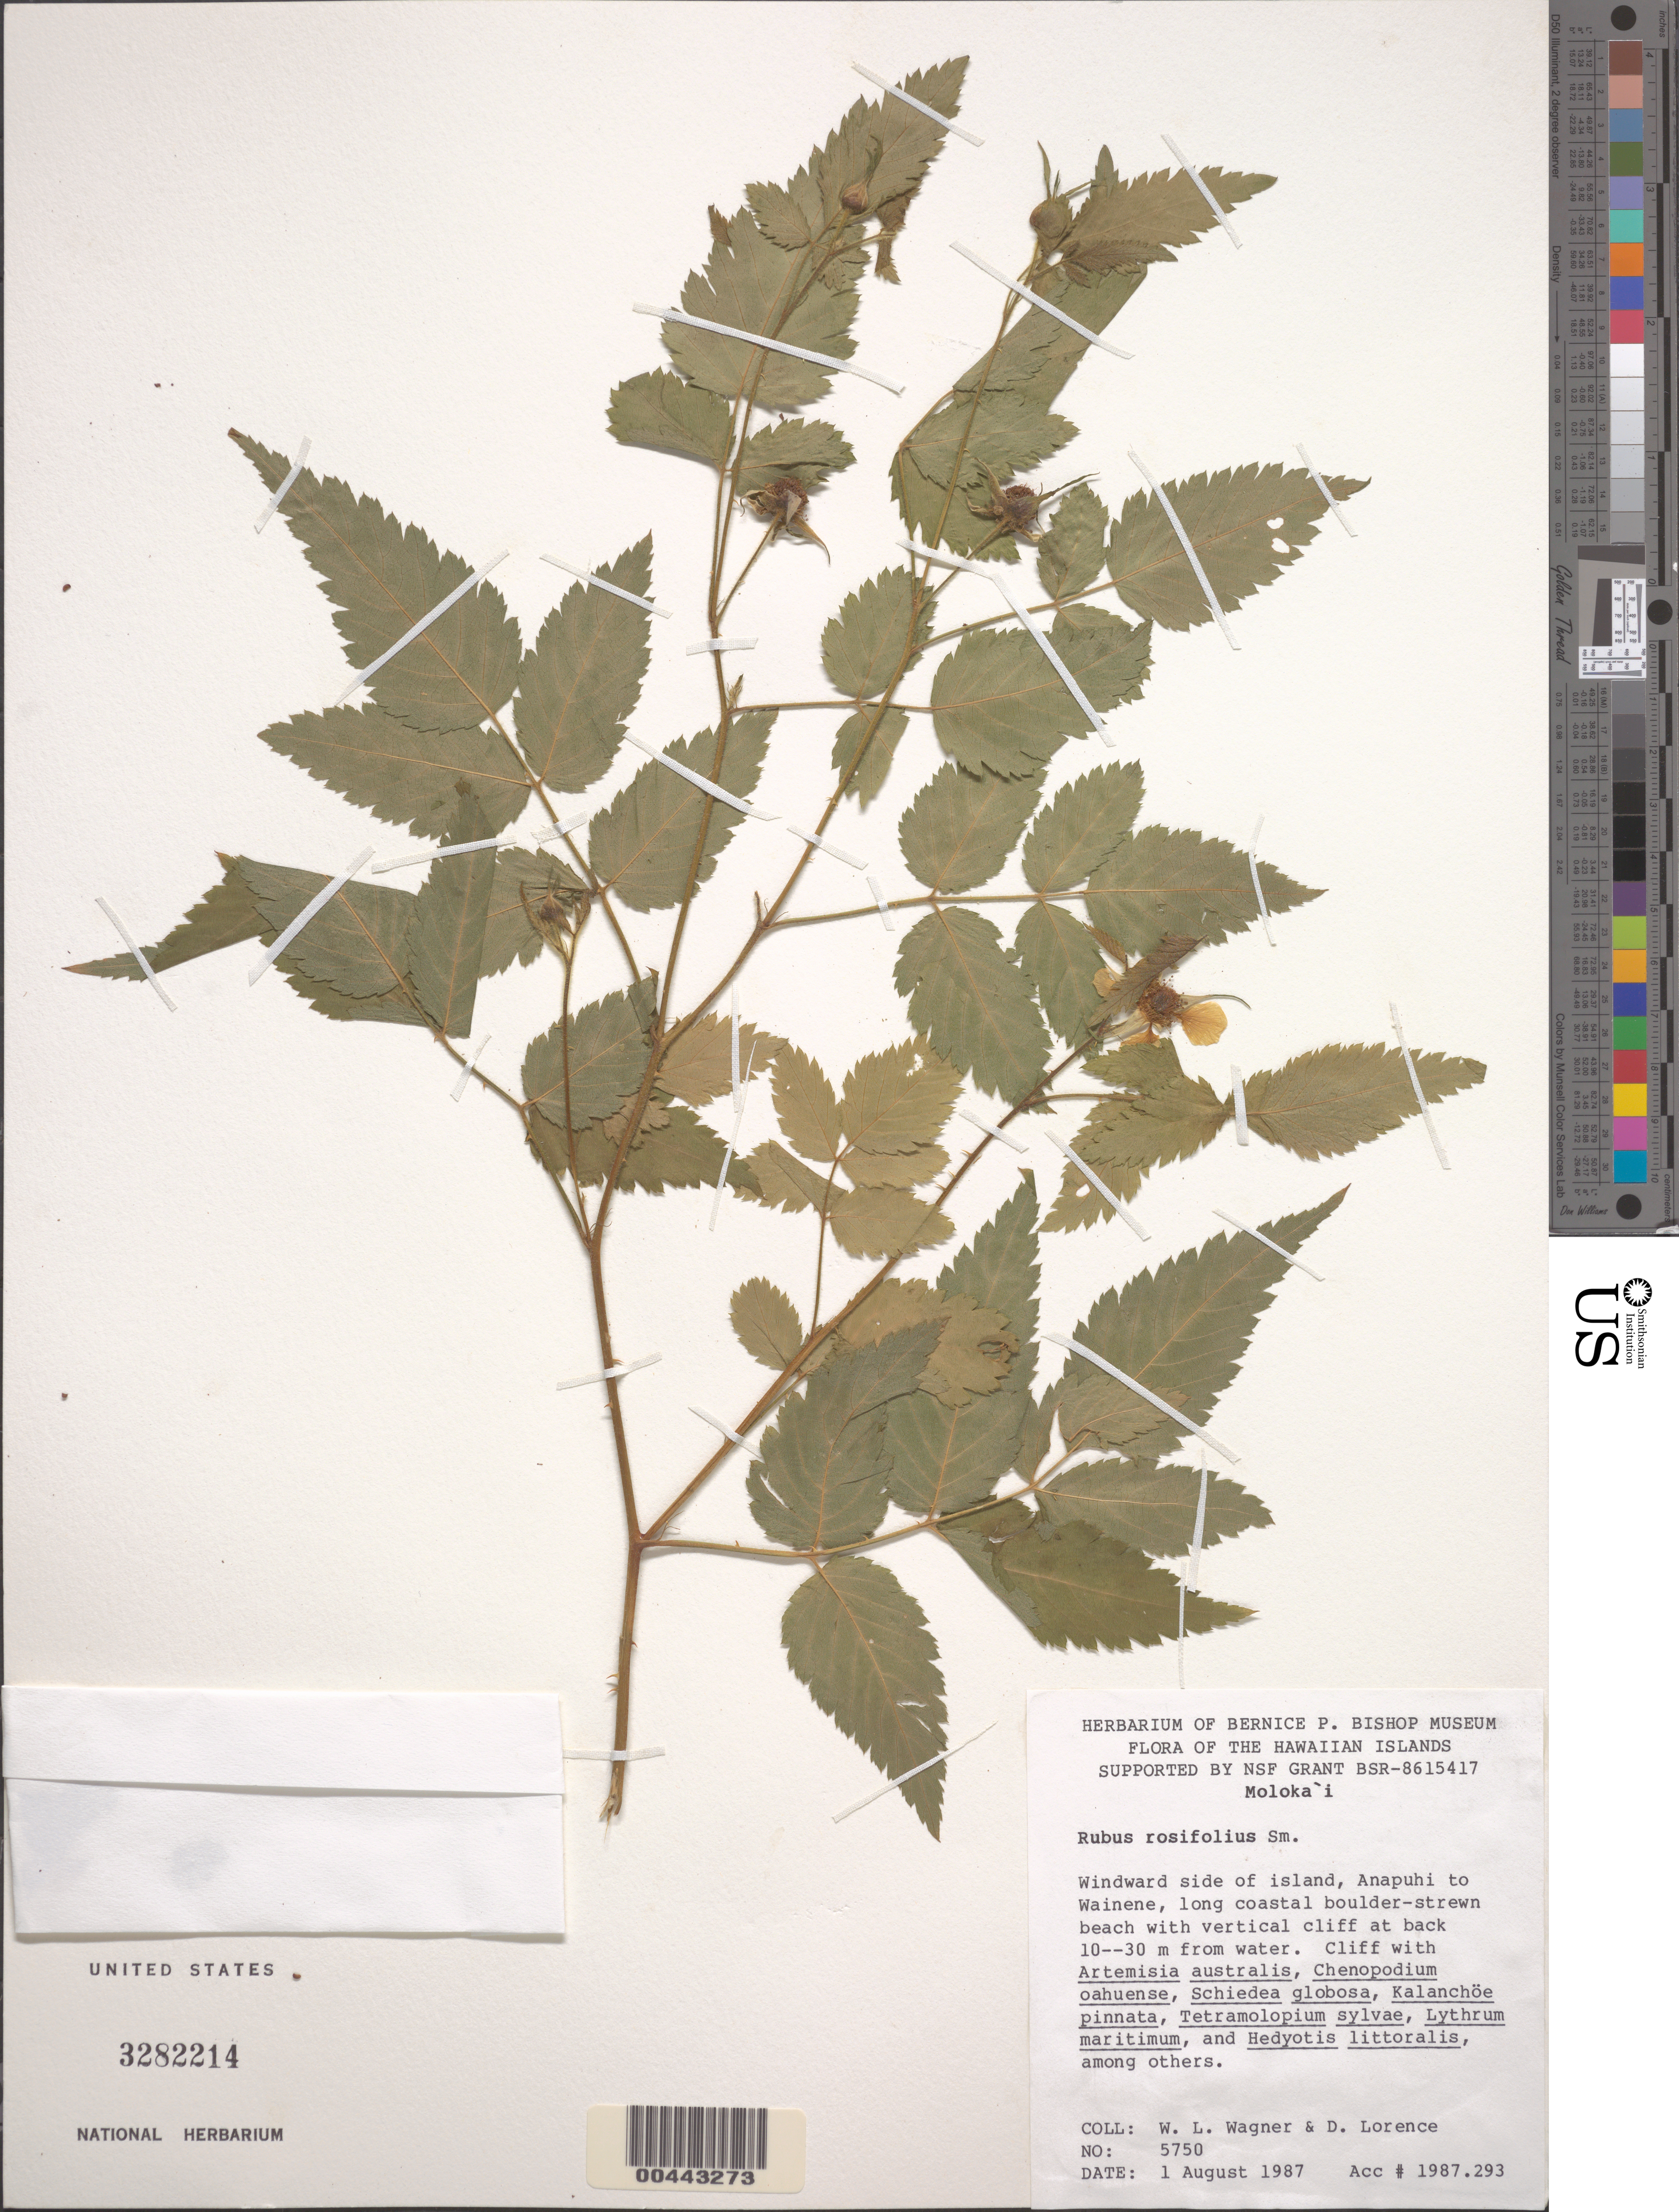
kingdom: Plantae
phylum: Tracheophyta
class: Magnoliopsida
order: Rosales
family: Rosaceae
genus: Rubus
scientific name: Rubus rosifolius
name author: Sm.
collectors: W. L. Wagner & D. Lorence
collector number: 5750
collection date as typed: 1 Aug 1987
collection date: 1987-08-01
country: United States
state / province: Hawaii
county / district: Maui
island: Moloka'i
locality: Windward side of island, Anapuhi to Wainene, coastal beach with vertical cliff at back 10-30 m from water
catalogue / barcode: US 3282214